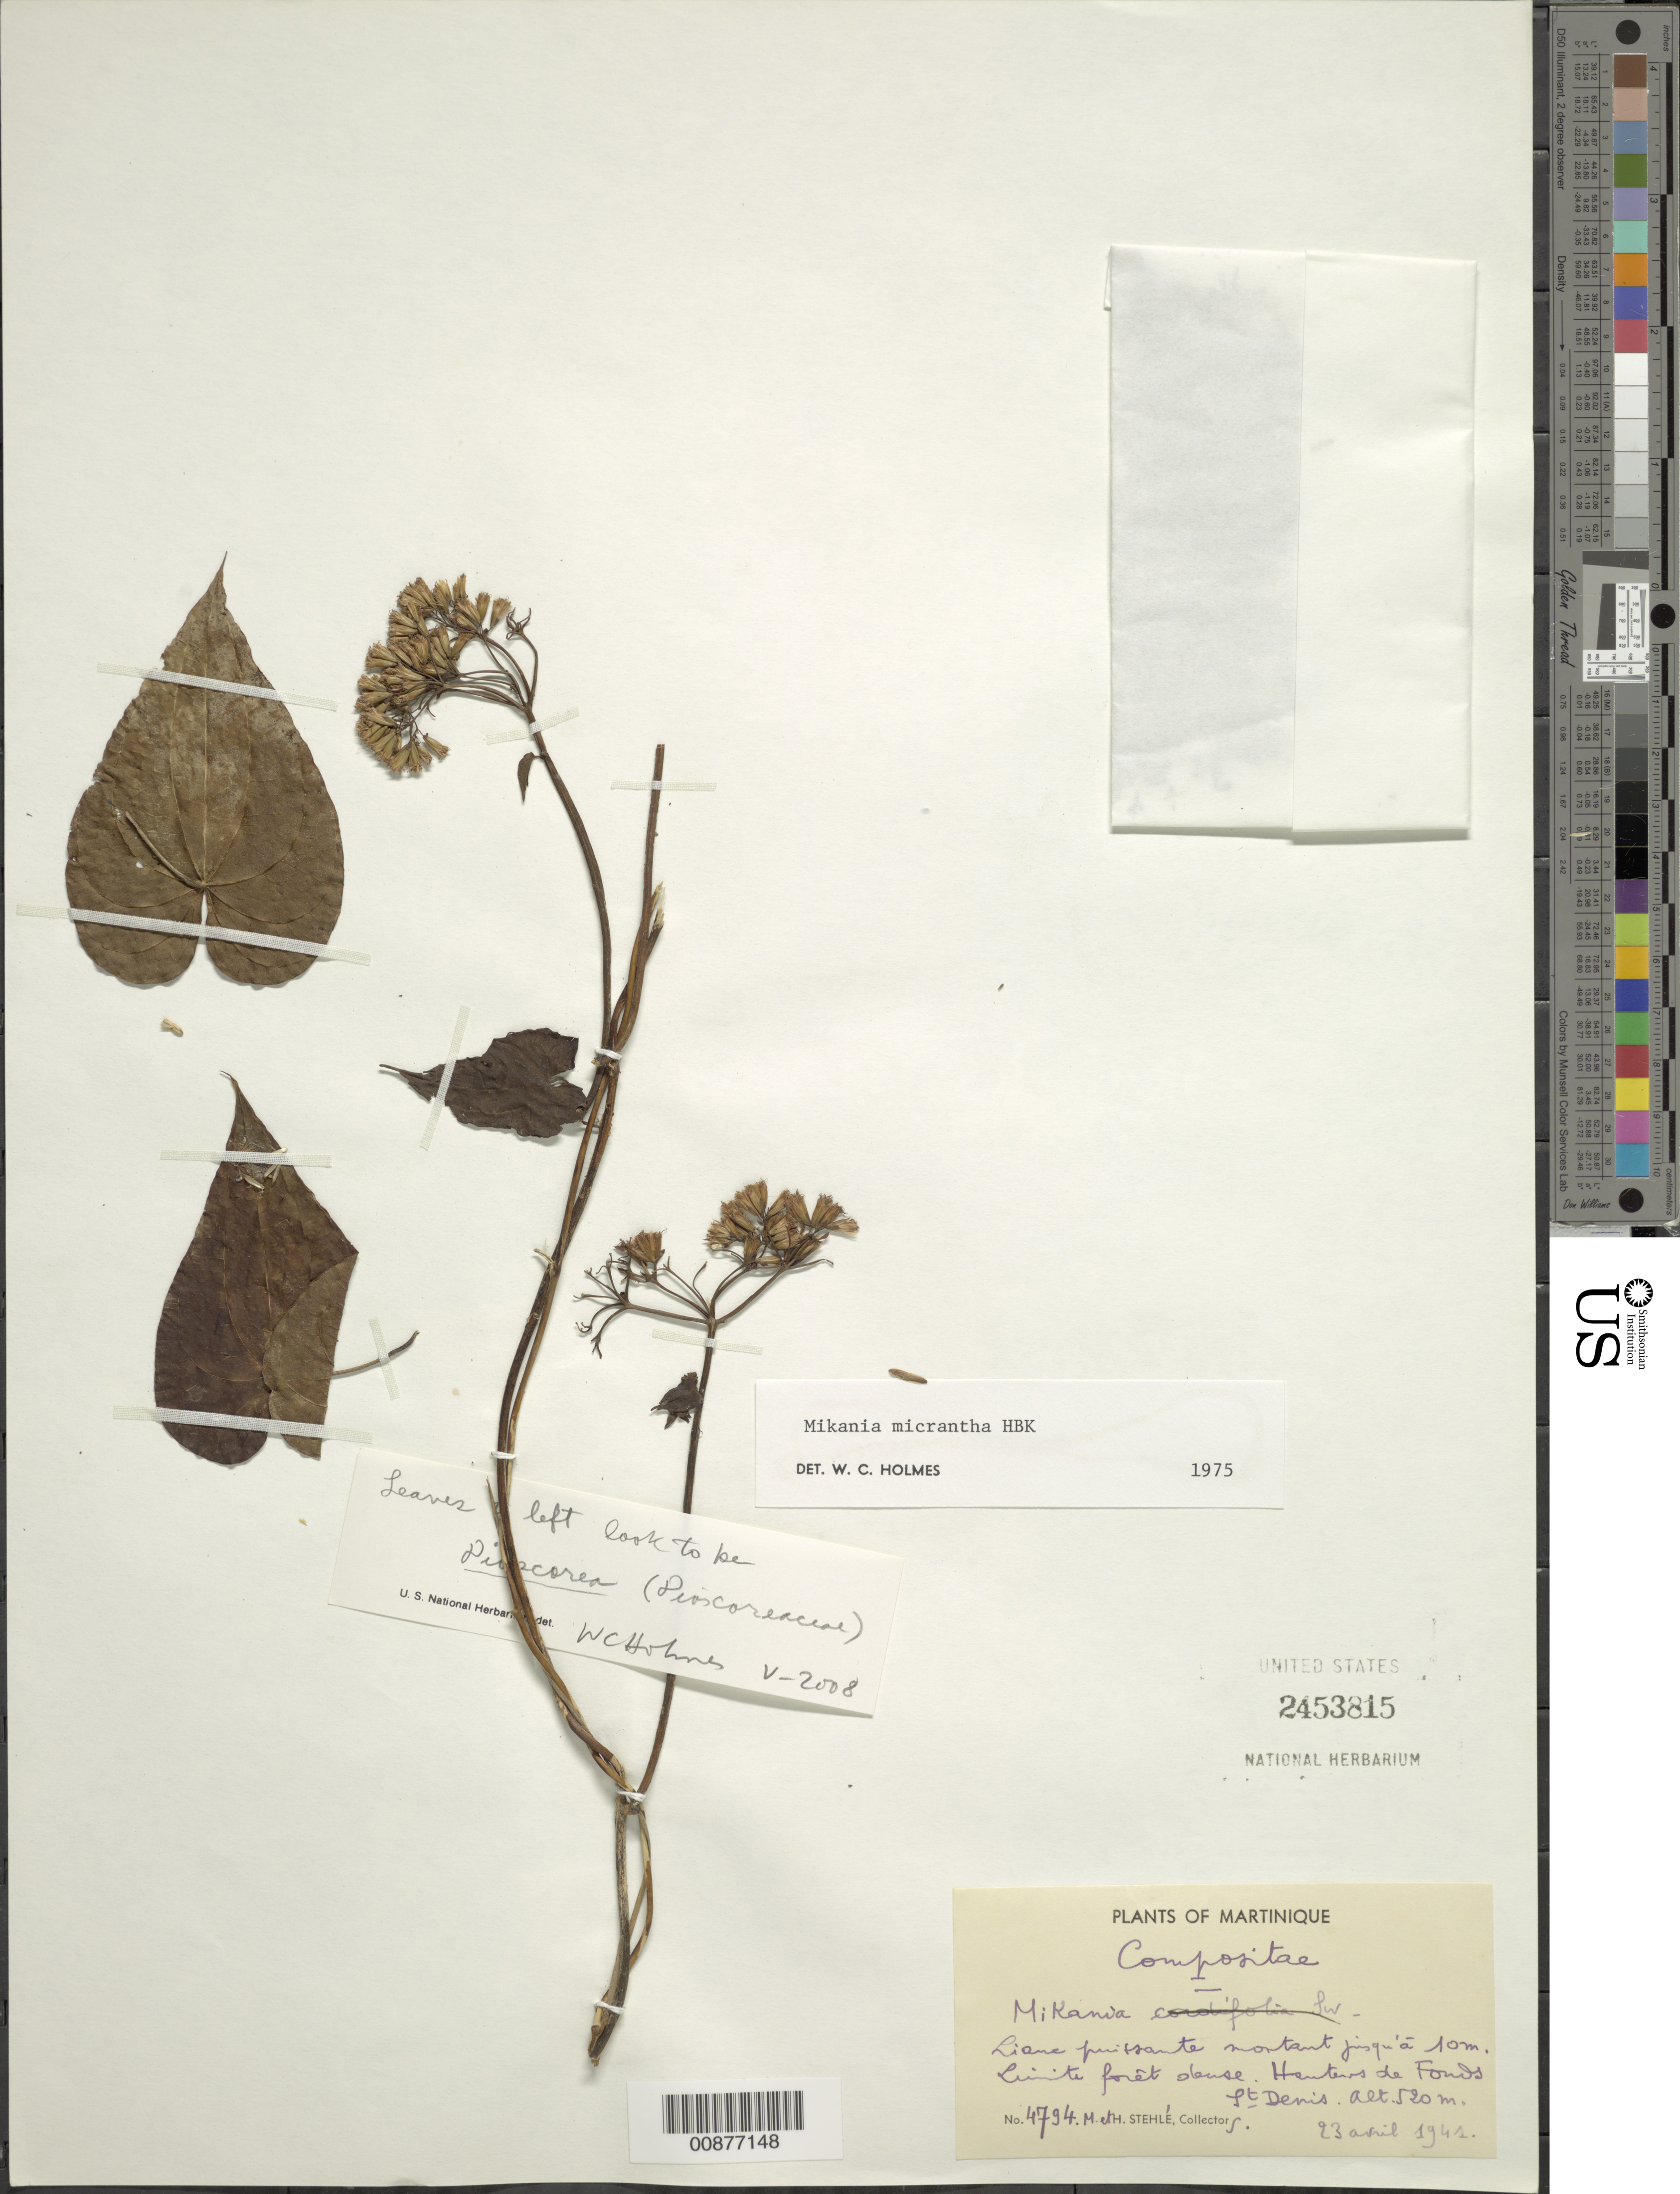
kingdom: Plantae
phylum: Tracheophyta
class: Magnoliopsida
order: Asterales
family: Asteraceae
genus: Mikania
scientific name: Mikania micrantha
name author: Kunth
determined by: Holmes, Walter C., (BAYLU), Baylor University (UNITED STATES)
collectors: H. Stehlé & M. Stehlé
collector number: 4734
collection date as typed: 23 Apr 1941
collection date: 1941-04-23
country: Martinique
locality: Hauteurs de Fonds, St. Denis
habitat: Forêt dense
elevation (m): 520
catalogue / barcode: US 2453815